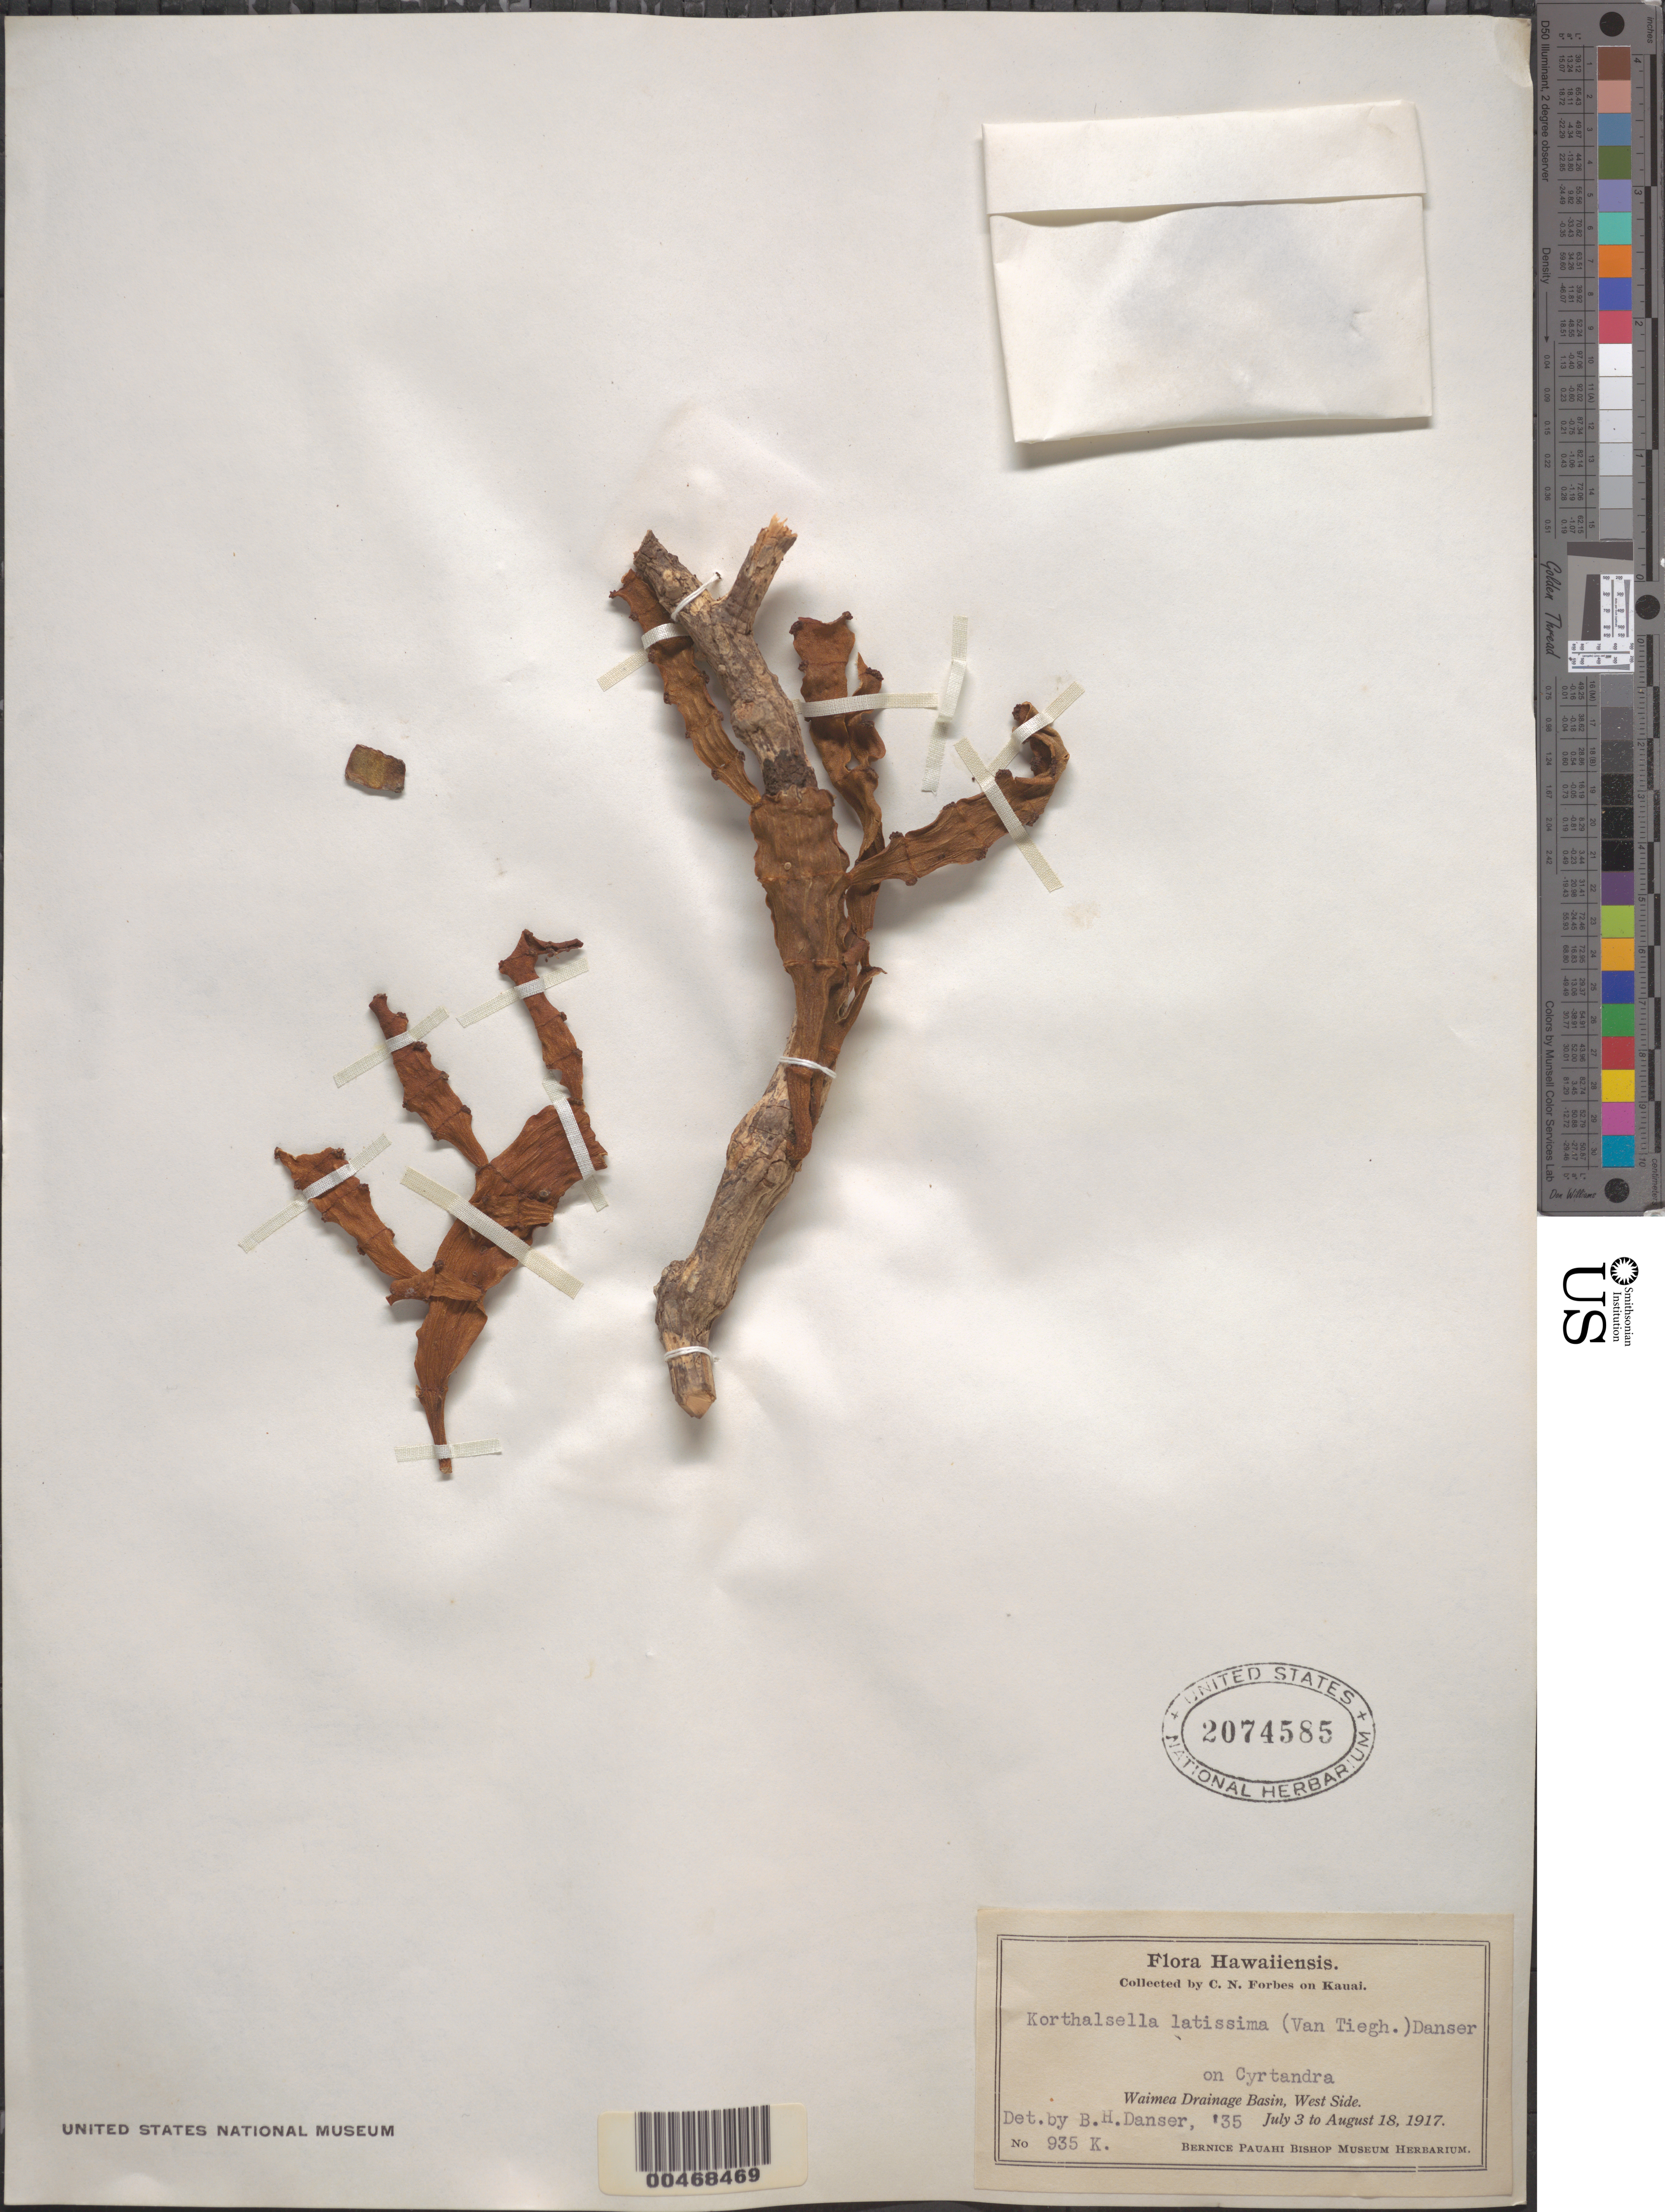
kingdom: Plantae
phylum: Tracheophyta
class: Magnoliopsida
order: Santalales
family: Viscaceae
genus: Korthalsella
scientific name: Korthalsella latissima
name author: (Tiegh.) Danser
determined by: Danser, B. H.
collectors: C. N. Forbes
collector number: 935.K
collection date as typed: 3 Jul 1917 to 18 Aug 1917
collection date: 1917-07-03/1917-08-18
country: United States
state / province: Hawaii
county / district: Kauai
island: Kaua'i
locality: W side Waimea Drainage Basin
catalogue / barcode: US 2074585